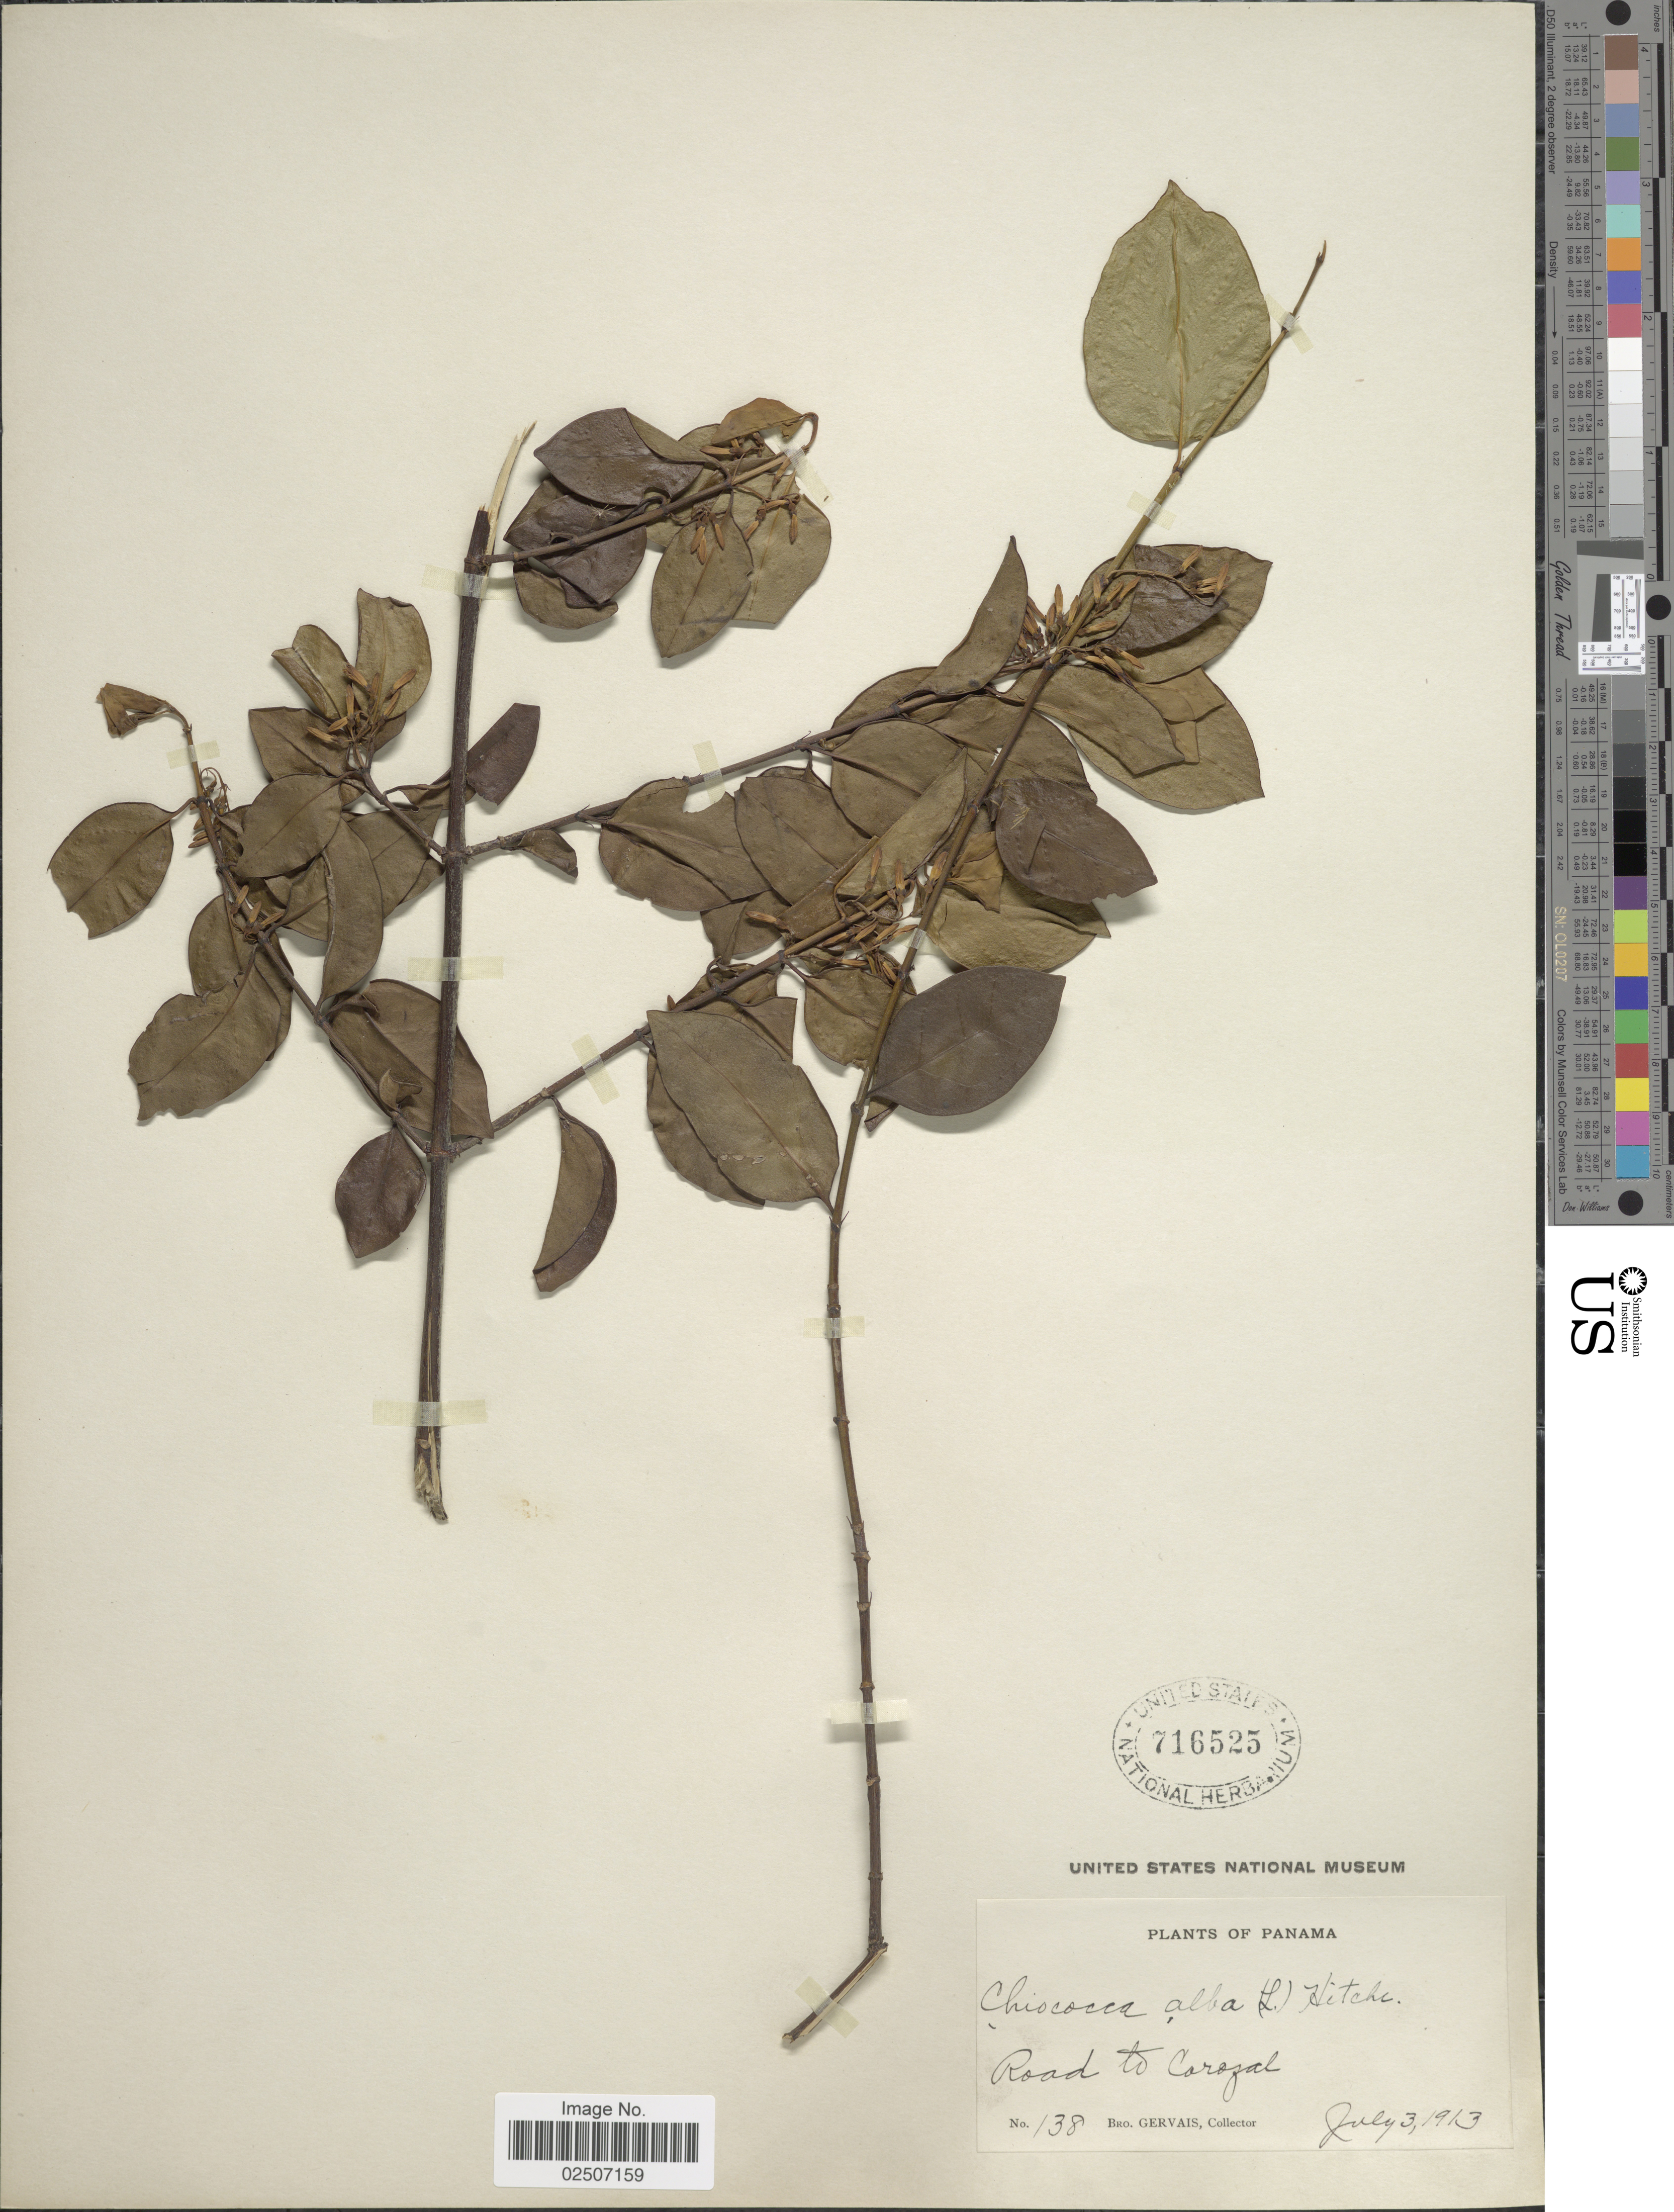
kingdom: Plantae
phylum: Tracheophyta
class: Magnoliopsida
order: Gentianales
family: Rubiaceae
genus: Chiococca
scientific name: Chiococca alba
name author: (L.) Hitchc.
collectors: B. Gervais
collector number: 138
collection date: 1913-07-03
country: Panama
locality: Road to Corozal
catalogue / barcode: US 716525